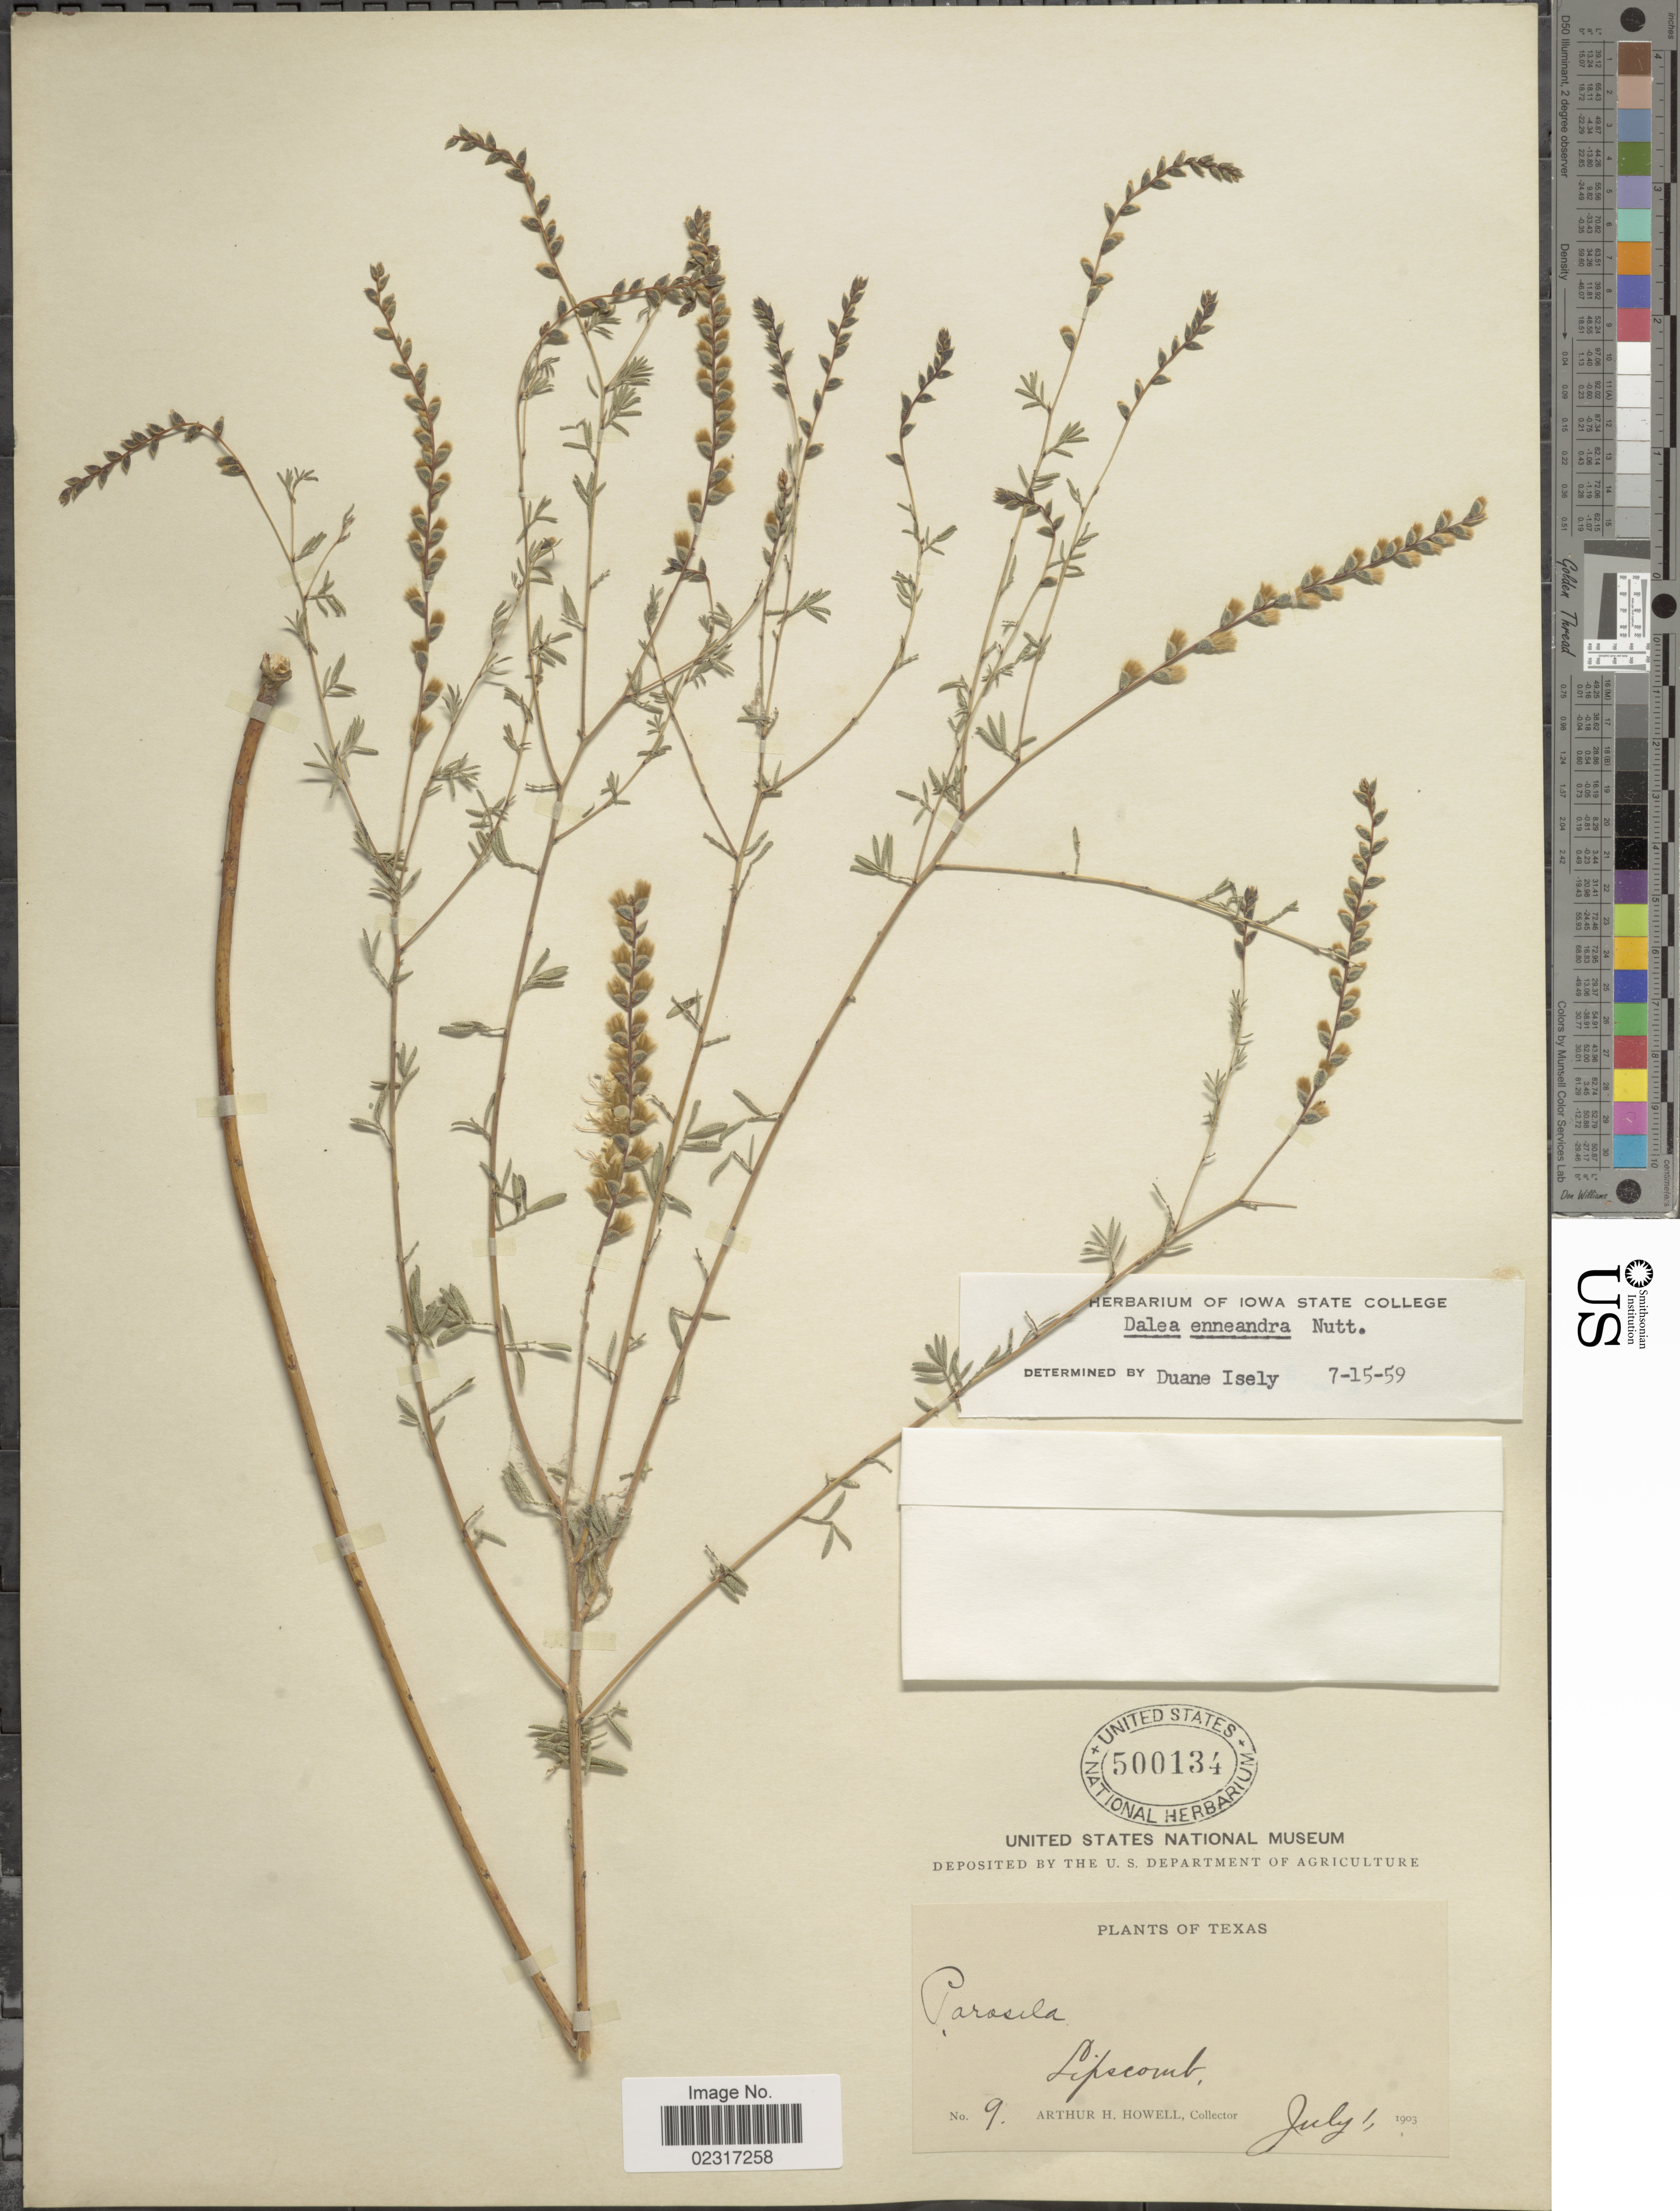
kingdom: Plantae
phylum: Tracheophyta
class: Magnoliopsida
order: Fabales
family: Fabaceae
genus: Dalea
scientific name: Dalea enneandra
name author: Nutt.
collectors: A. H. Howell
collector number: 9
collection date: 1903-07-01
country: United States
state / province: Texas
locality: Lipscomb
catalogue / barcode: US 500134